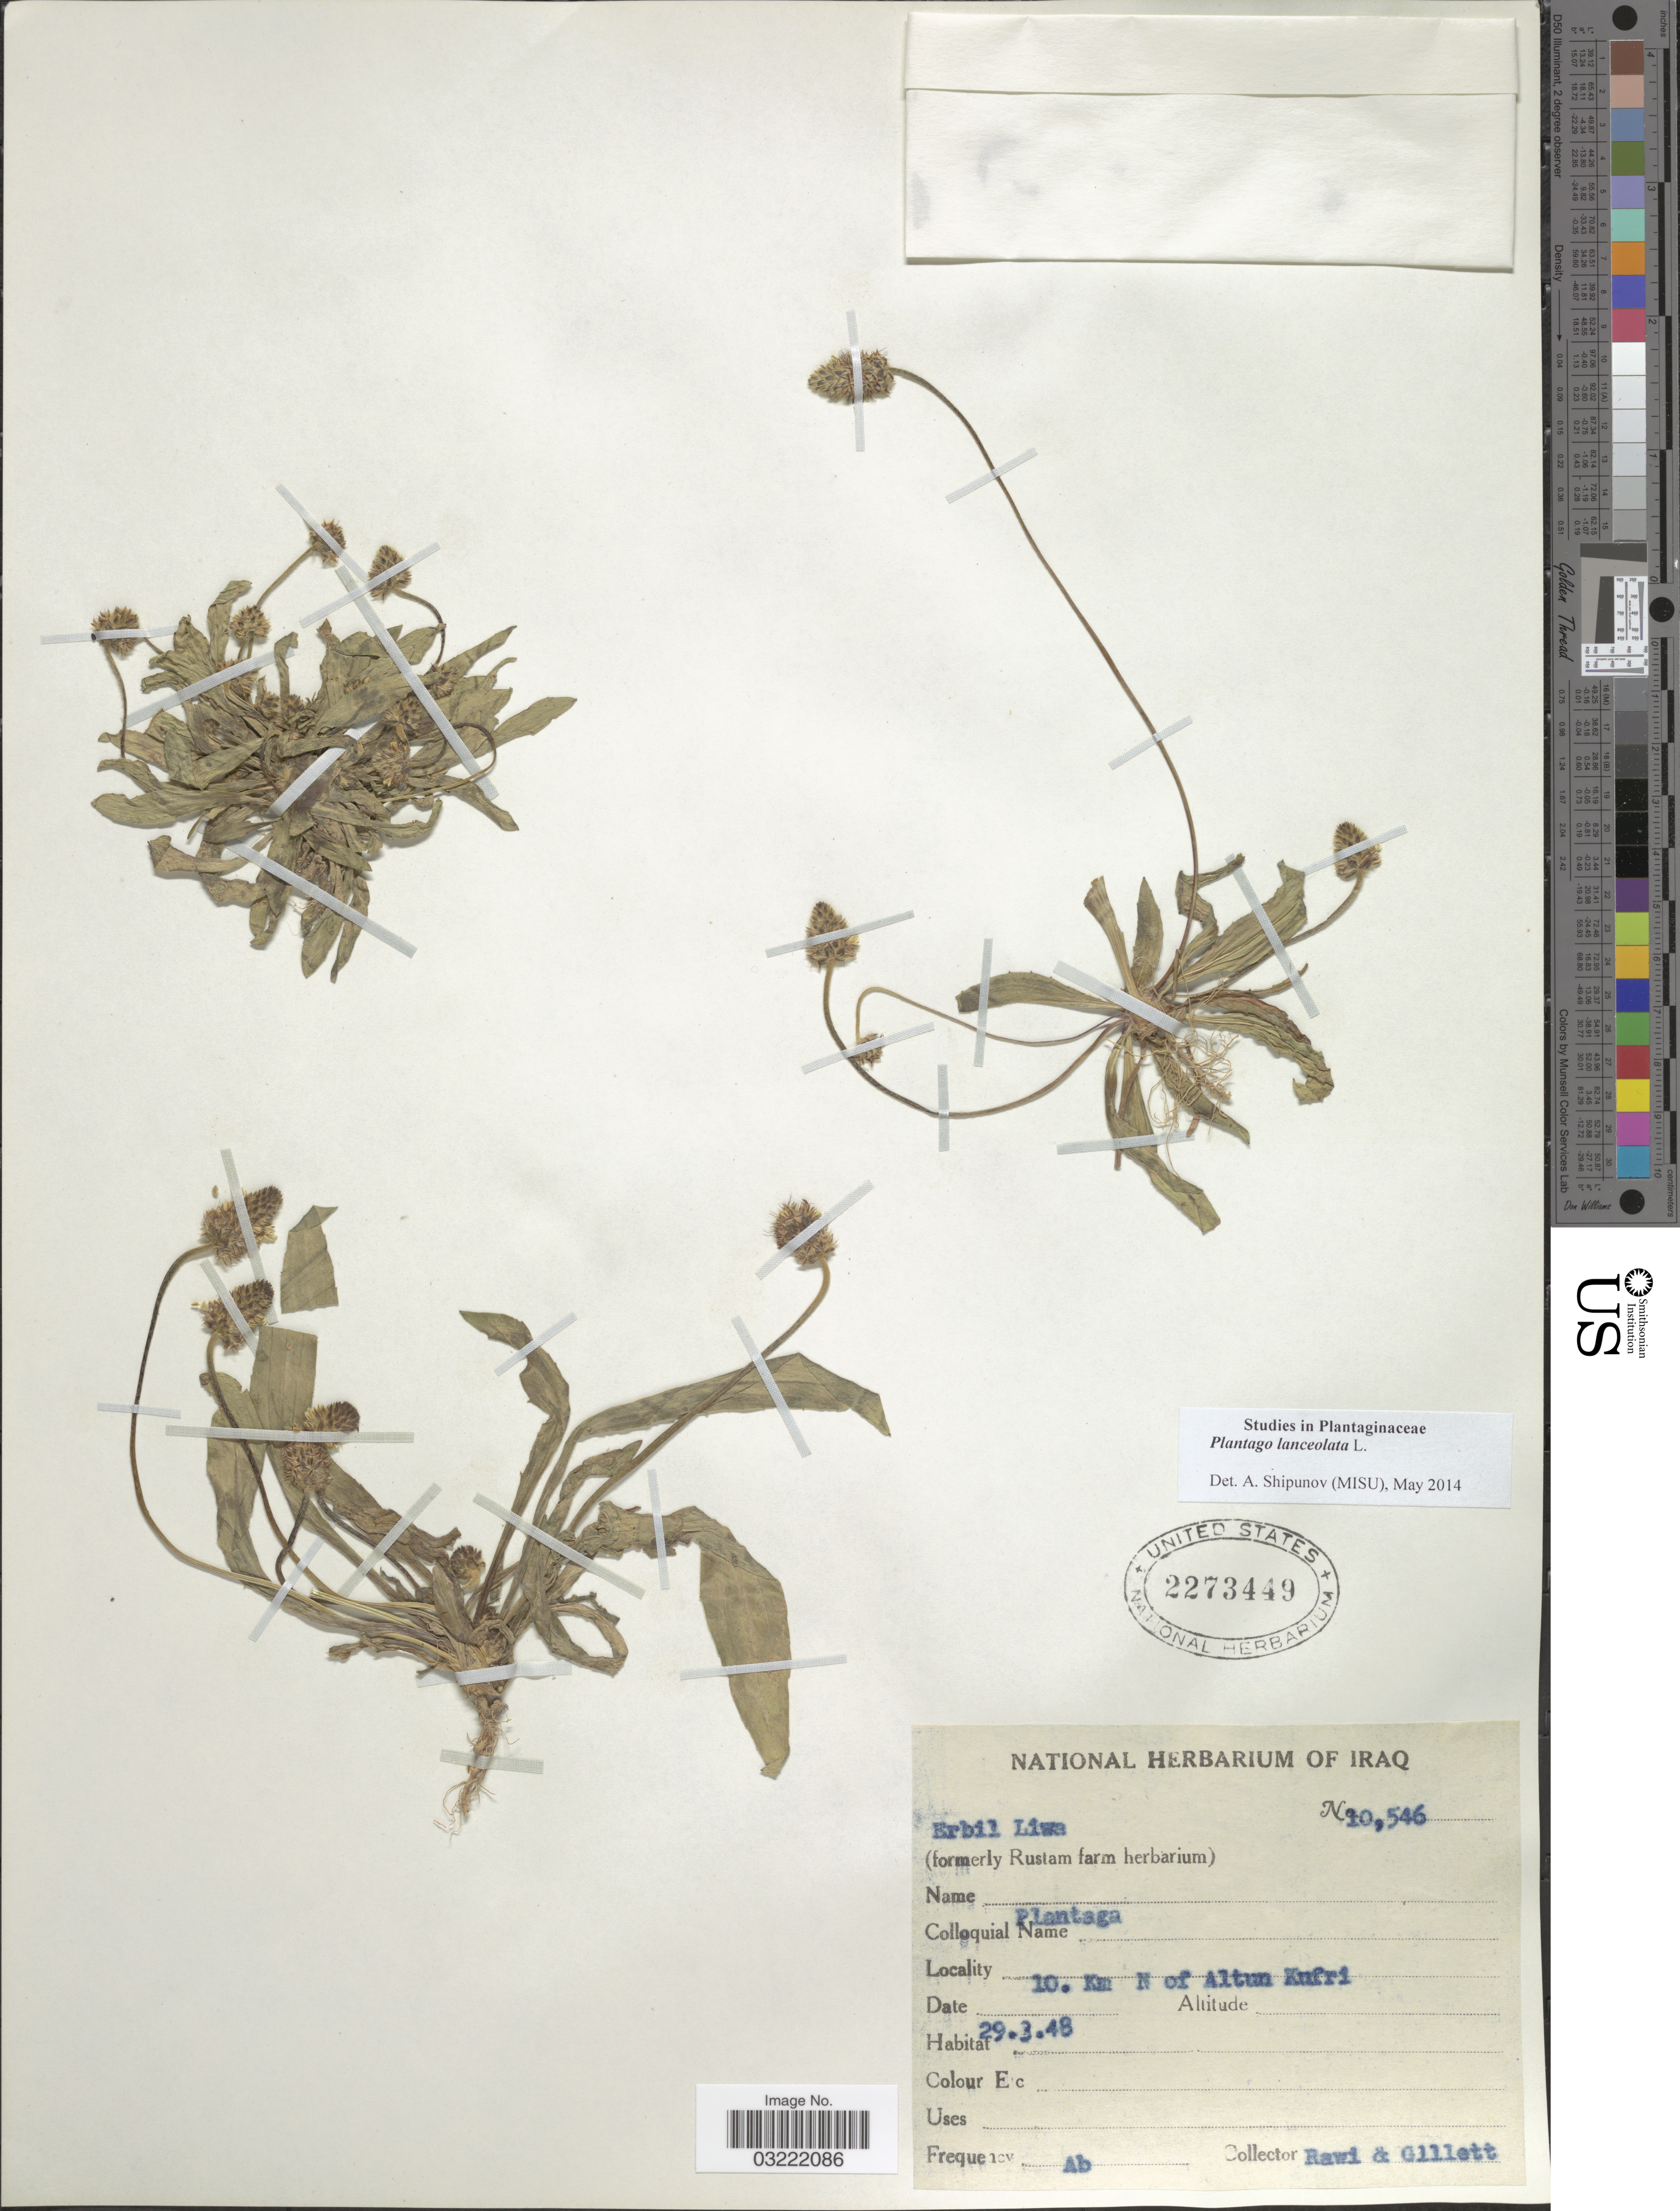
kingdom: Plantae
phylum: Tracheophyta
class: Magnoliopsida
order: Lamiales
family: Plantaginaceae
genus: Plantago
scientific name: Plantago lanceolata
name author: L.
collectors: -. Rawi & Gillett, --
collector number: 10546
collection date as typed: Transcribed d/m/y: 29/3/48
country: Iraq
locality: Erbil Liwa. 10. Km N of Altun Kufri.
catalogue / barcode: US 2273449